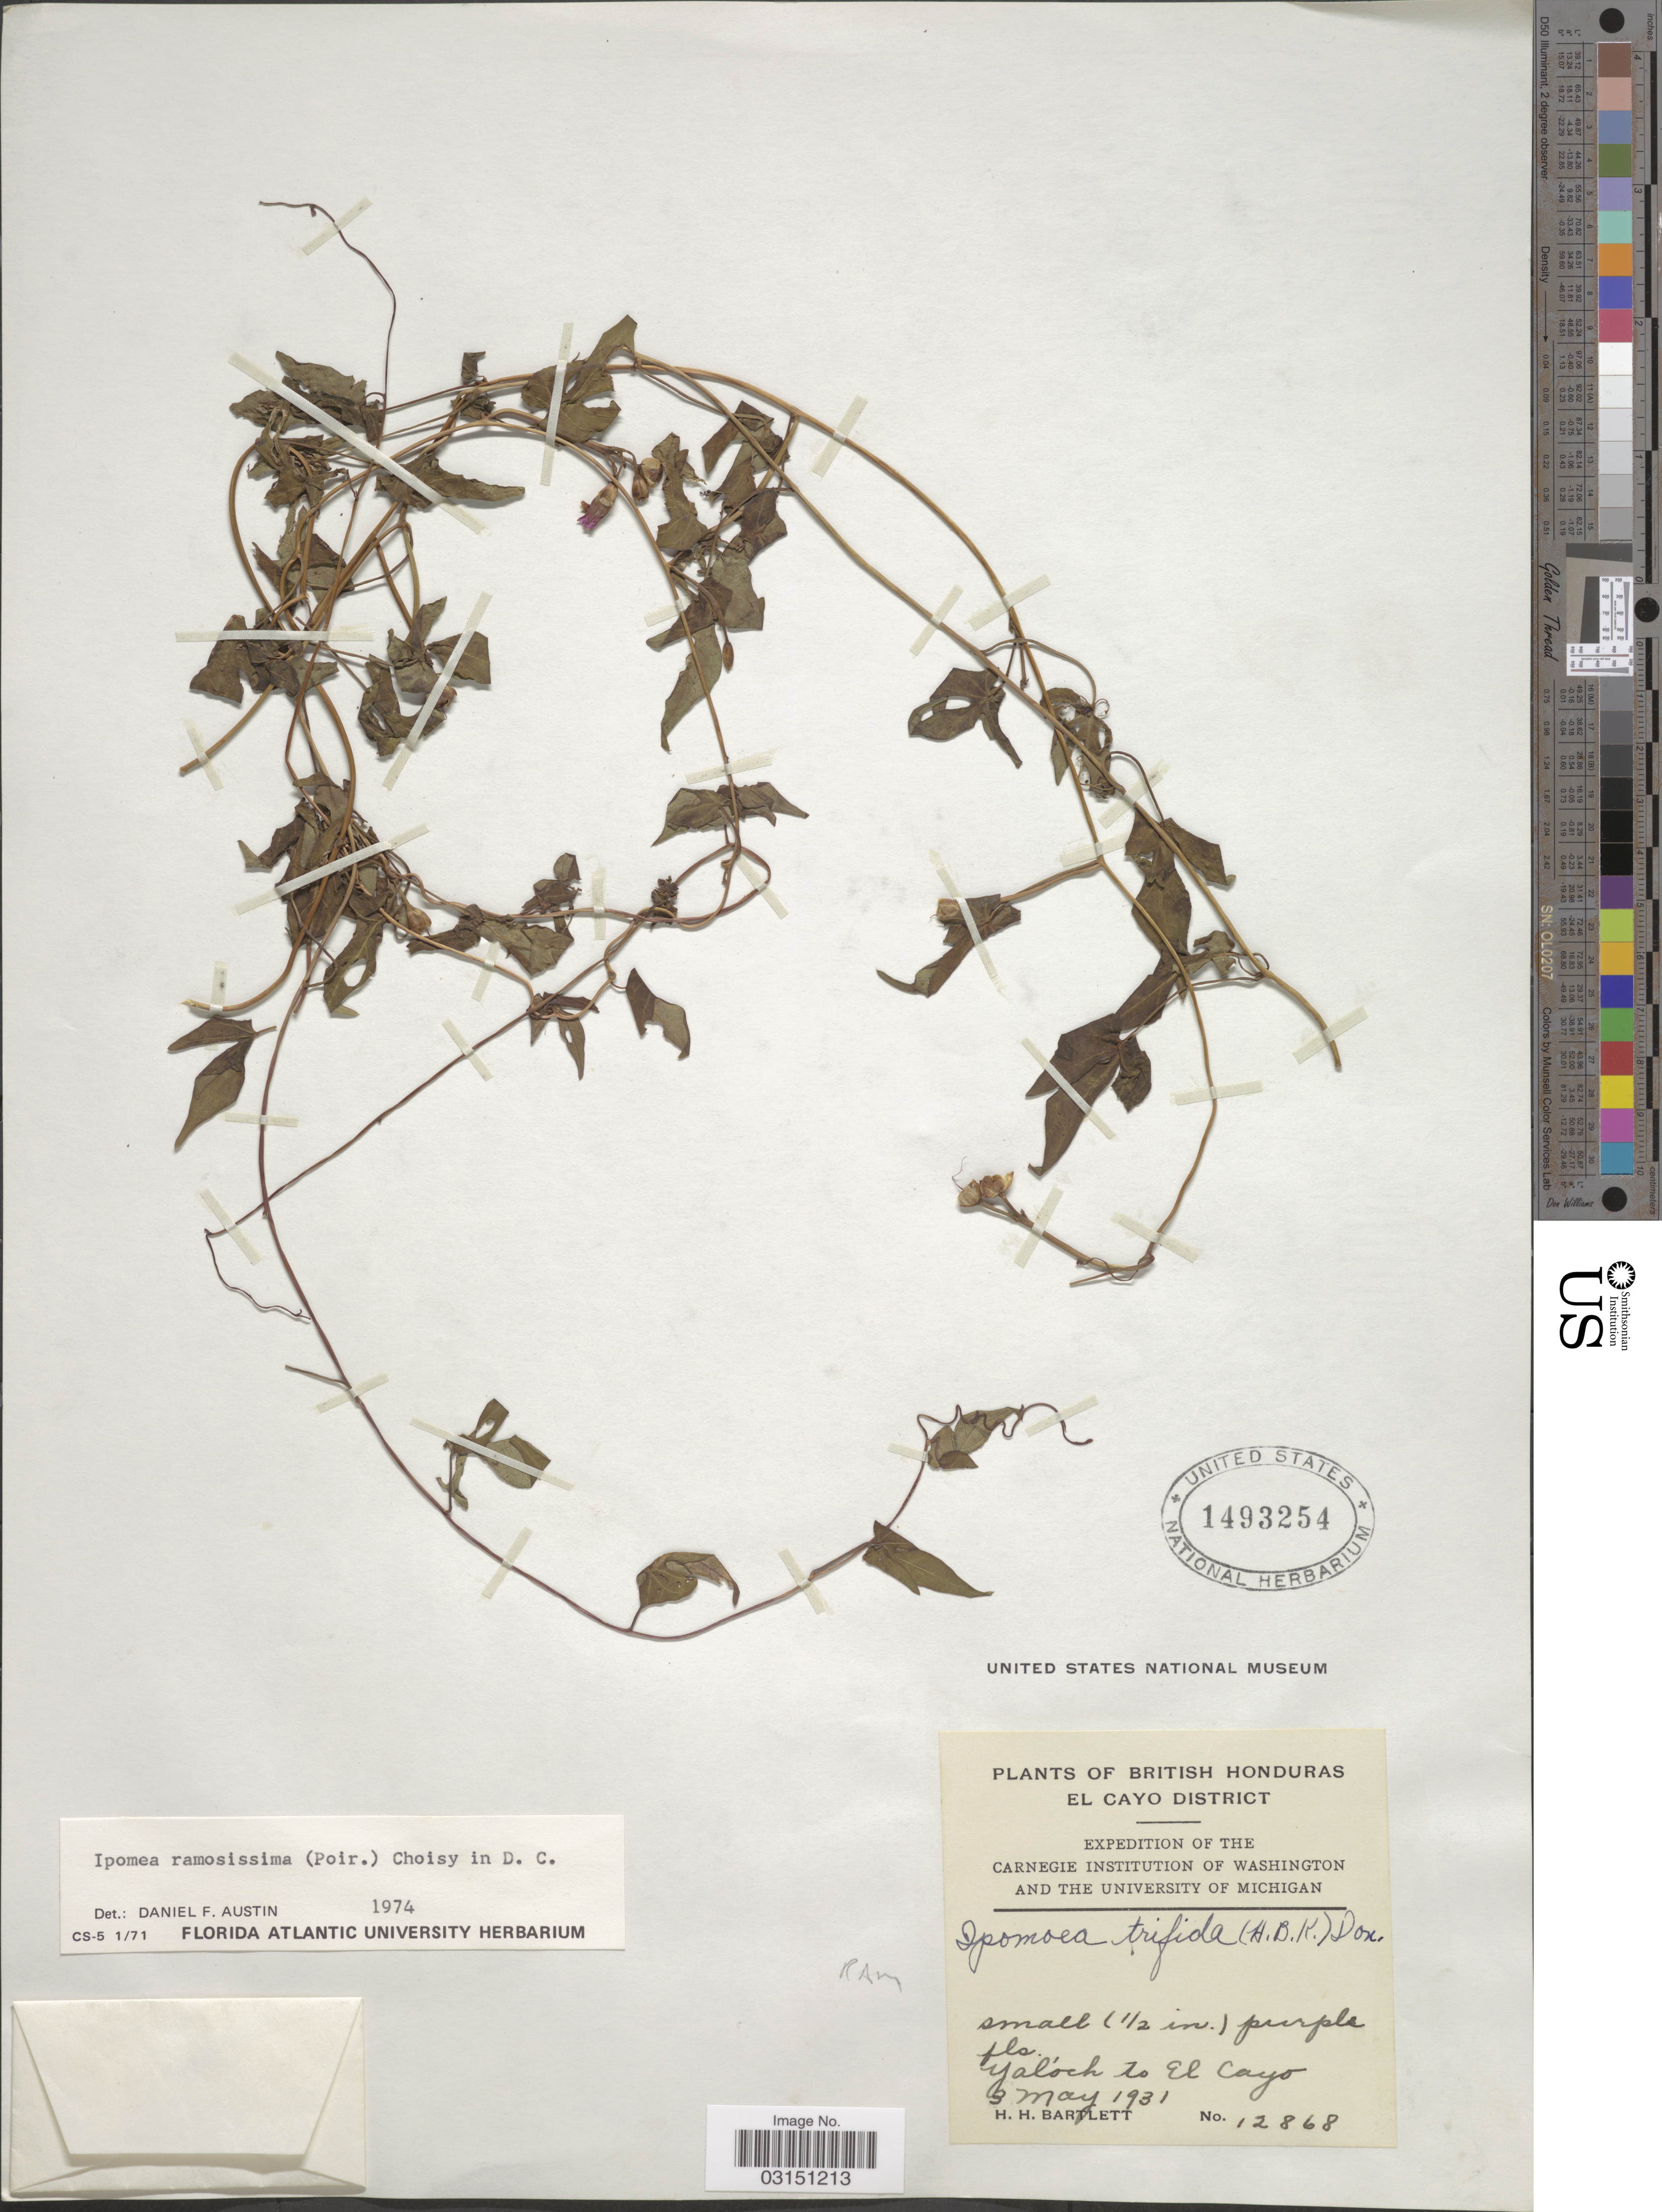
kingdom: Plantae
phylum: Tracheophyta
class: Magnoliopsida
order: Solanales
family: Convolvulaceae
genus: Ipomoea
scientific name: Ipomoea ramosissima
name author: (Poir.) Choisy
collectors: H. H. Bartlett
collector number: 12868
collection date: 1931-05-03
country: Belize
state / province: Cayo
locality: British Honduras, El Cayo District, Yalóch to El Cayo.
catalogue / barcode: US 1493254